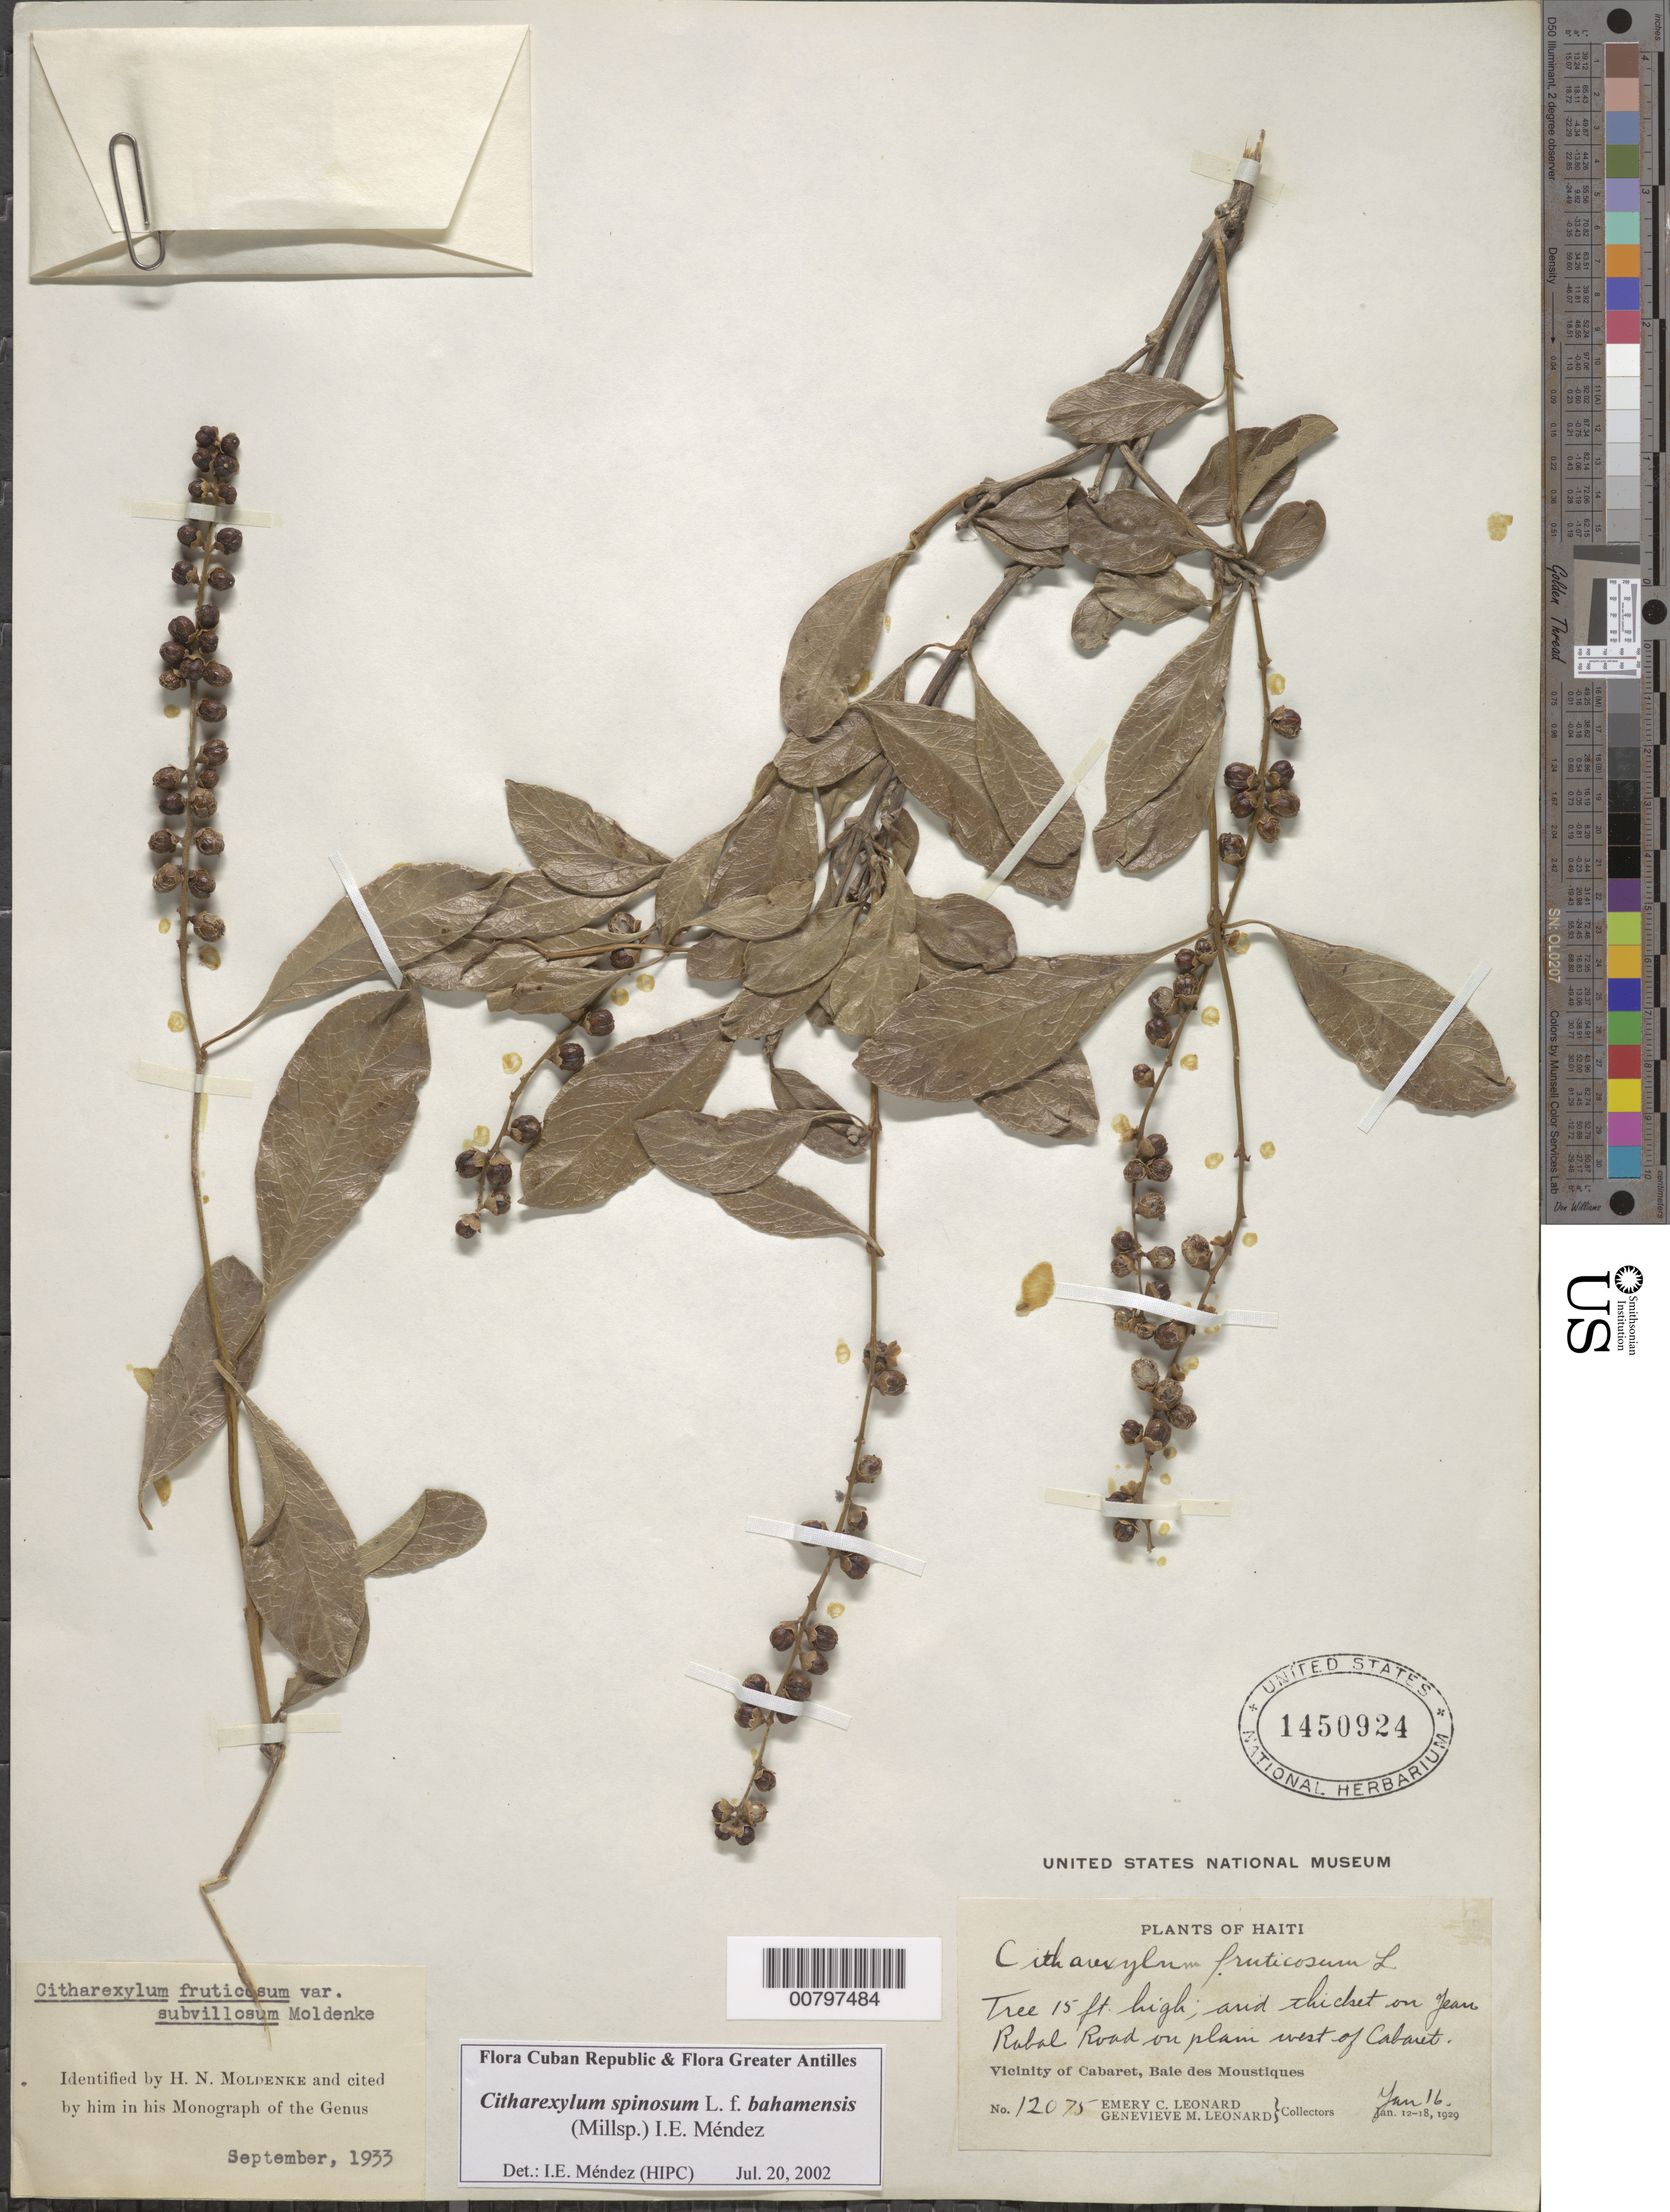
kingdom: Plantae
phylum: Tracheophyta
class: Magnoliopsida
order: Lamiales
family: Verbenaceae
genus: Citharexylum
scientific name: Citharexylum spinosum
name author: L.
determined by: Méndez, Isidro E., (HIPC)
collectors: E. C. Leonard & G. M. Leonard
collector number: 12075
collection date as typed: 16 Jan 1929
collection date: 1929-01-16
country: Haiti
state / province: Nord-Ouest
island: Hispaniola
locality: Vicinity of Cabaret, Baie des Moustiques, Jean Rabel Road on plain W of city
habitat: Arid thicket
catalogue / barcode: US 1450924